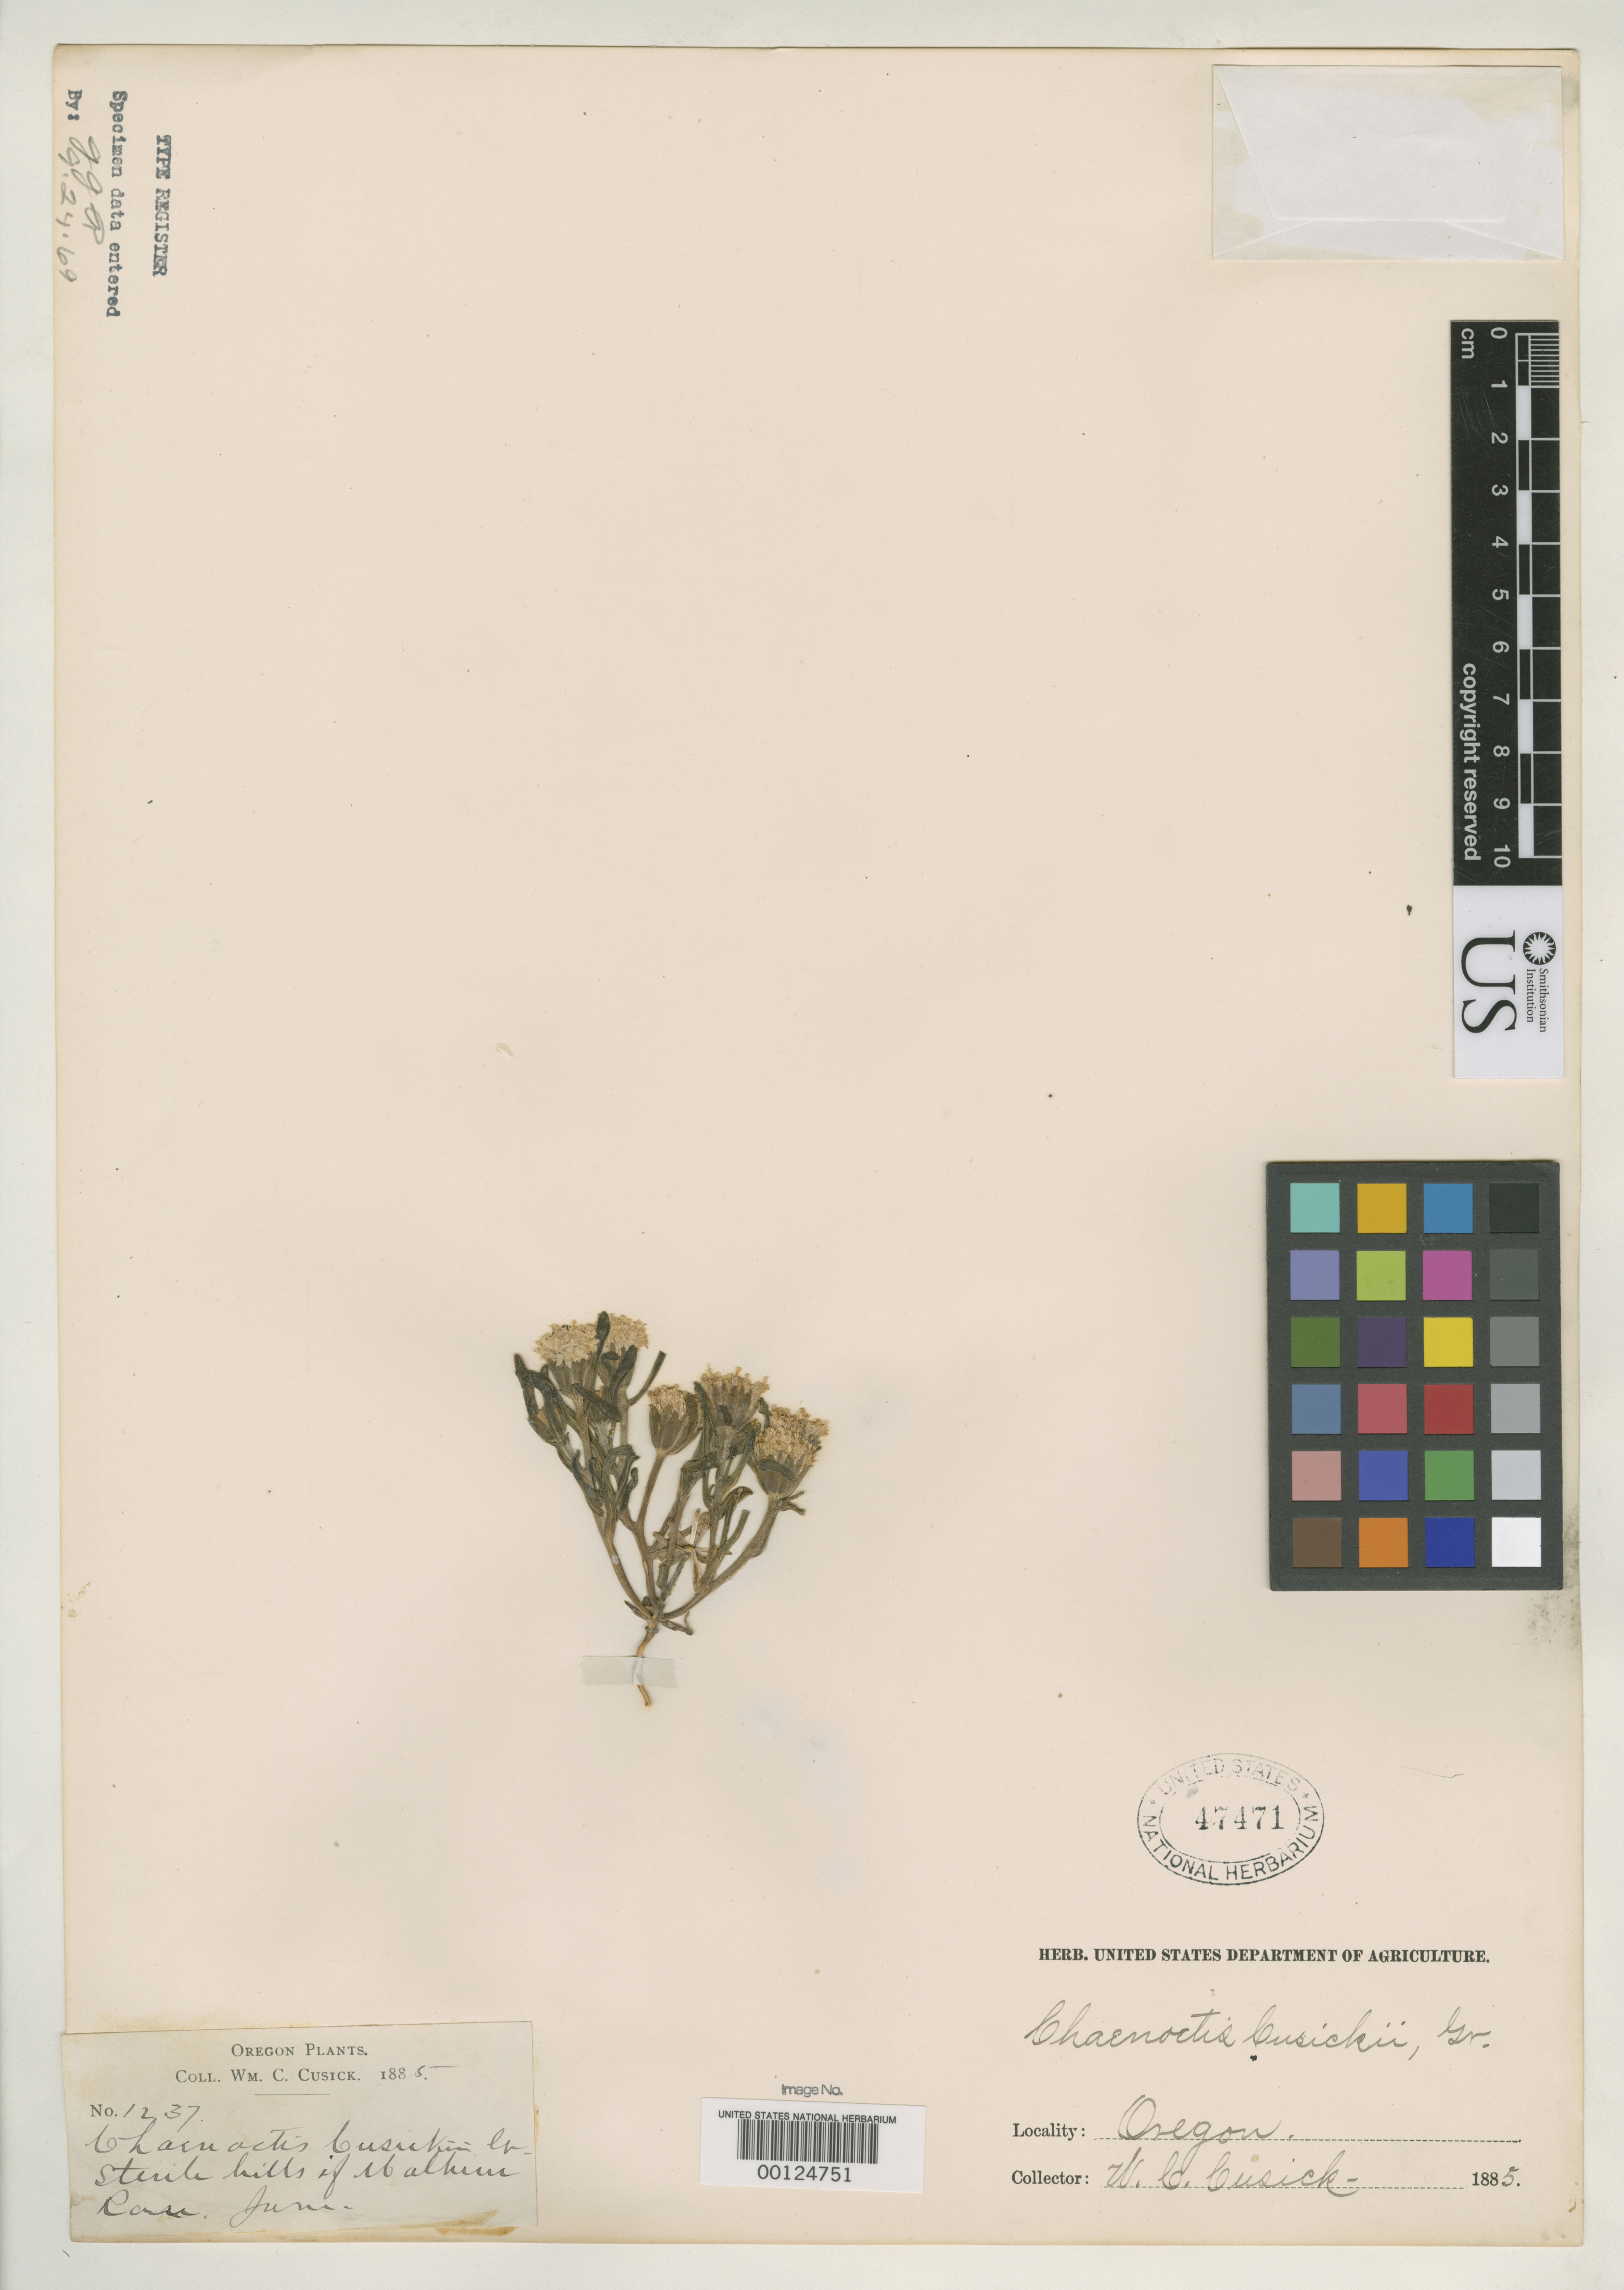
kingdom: Plantae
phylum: Tracheophyta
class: Magnoliopsida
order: Asterales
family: Asteraceae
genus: Chaenactis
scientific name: Chaenactis cusickii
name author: A. Gray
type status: Type Collection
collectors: W. C. Cusick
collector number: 1237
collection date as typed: Jun 1885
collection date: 1885-06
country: United States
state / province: Oregon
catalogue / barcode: US 47471